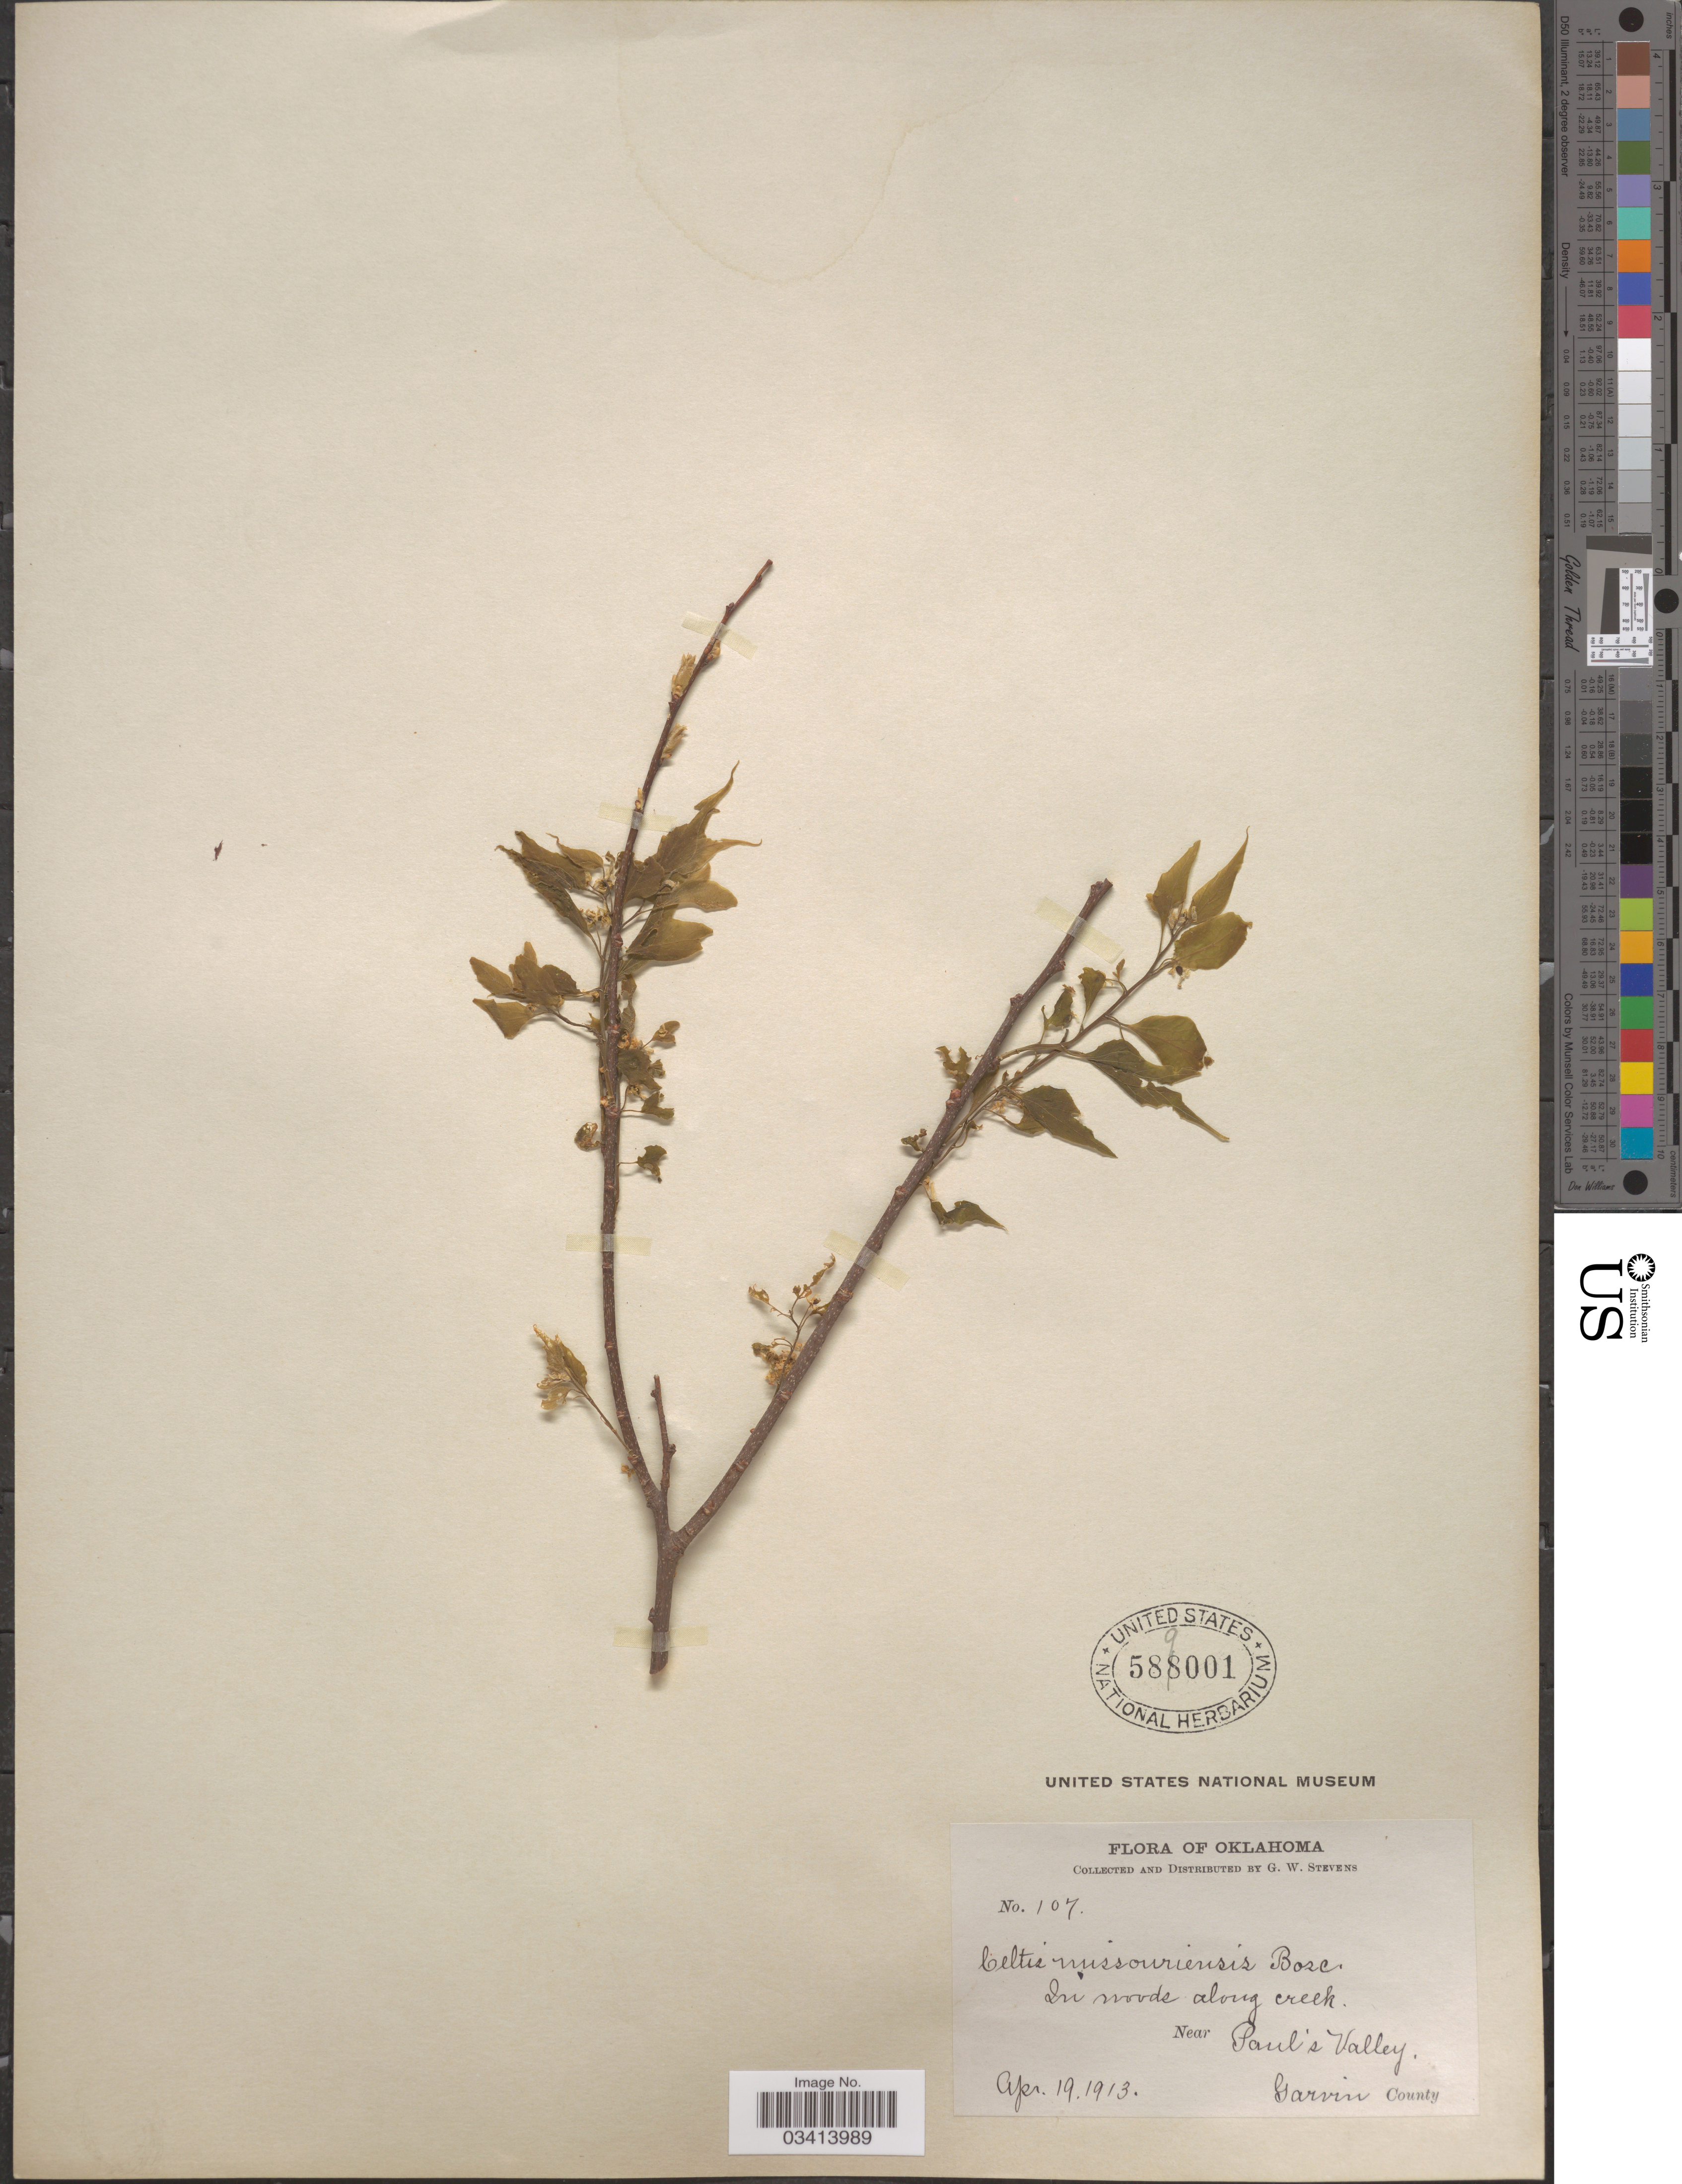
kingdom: Plantae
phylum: Tracheophyta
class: Magnoliopsida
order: Rosales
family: Cannabaceae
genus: Celtis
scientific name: Celtis mississippiensis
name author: Bosc ex Brendel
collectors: G. W. Stevens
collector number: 107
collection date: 1913-04-19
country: United States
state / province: Oklahoma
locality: Along creek. Near Paul's Valley. Garvin County.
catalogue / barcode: US 589001